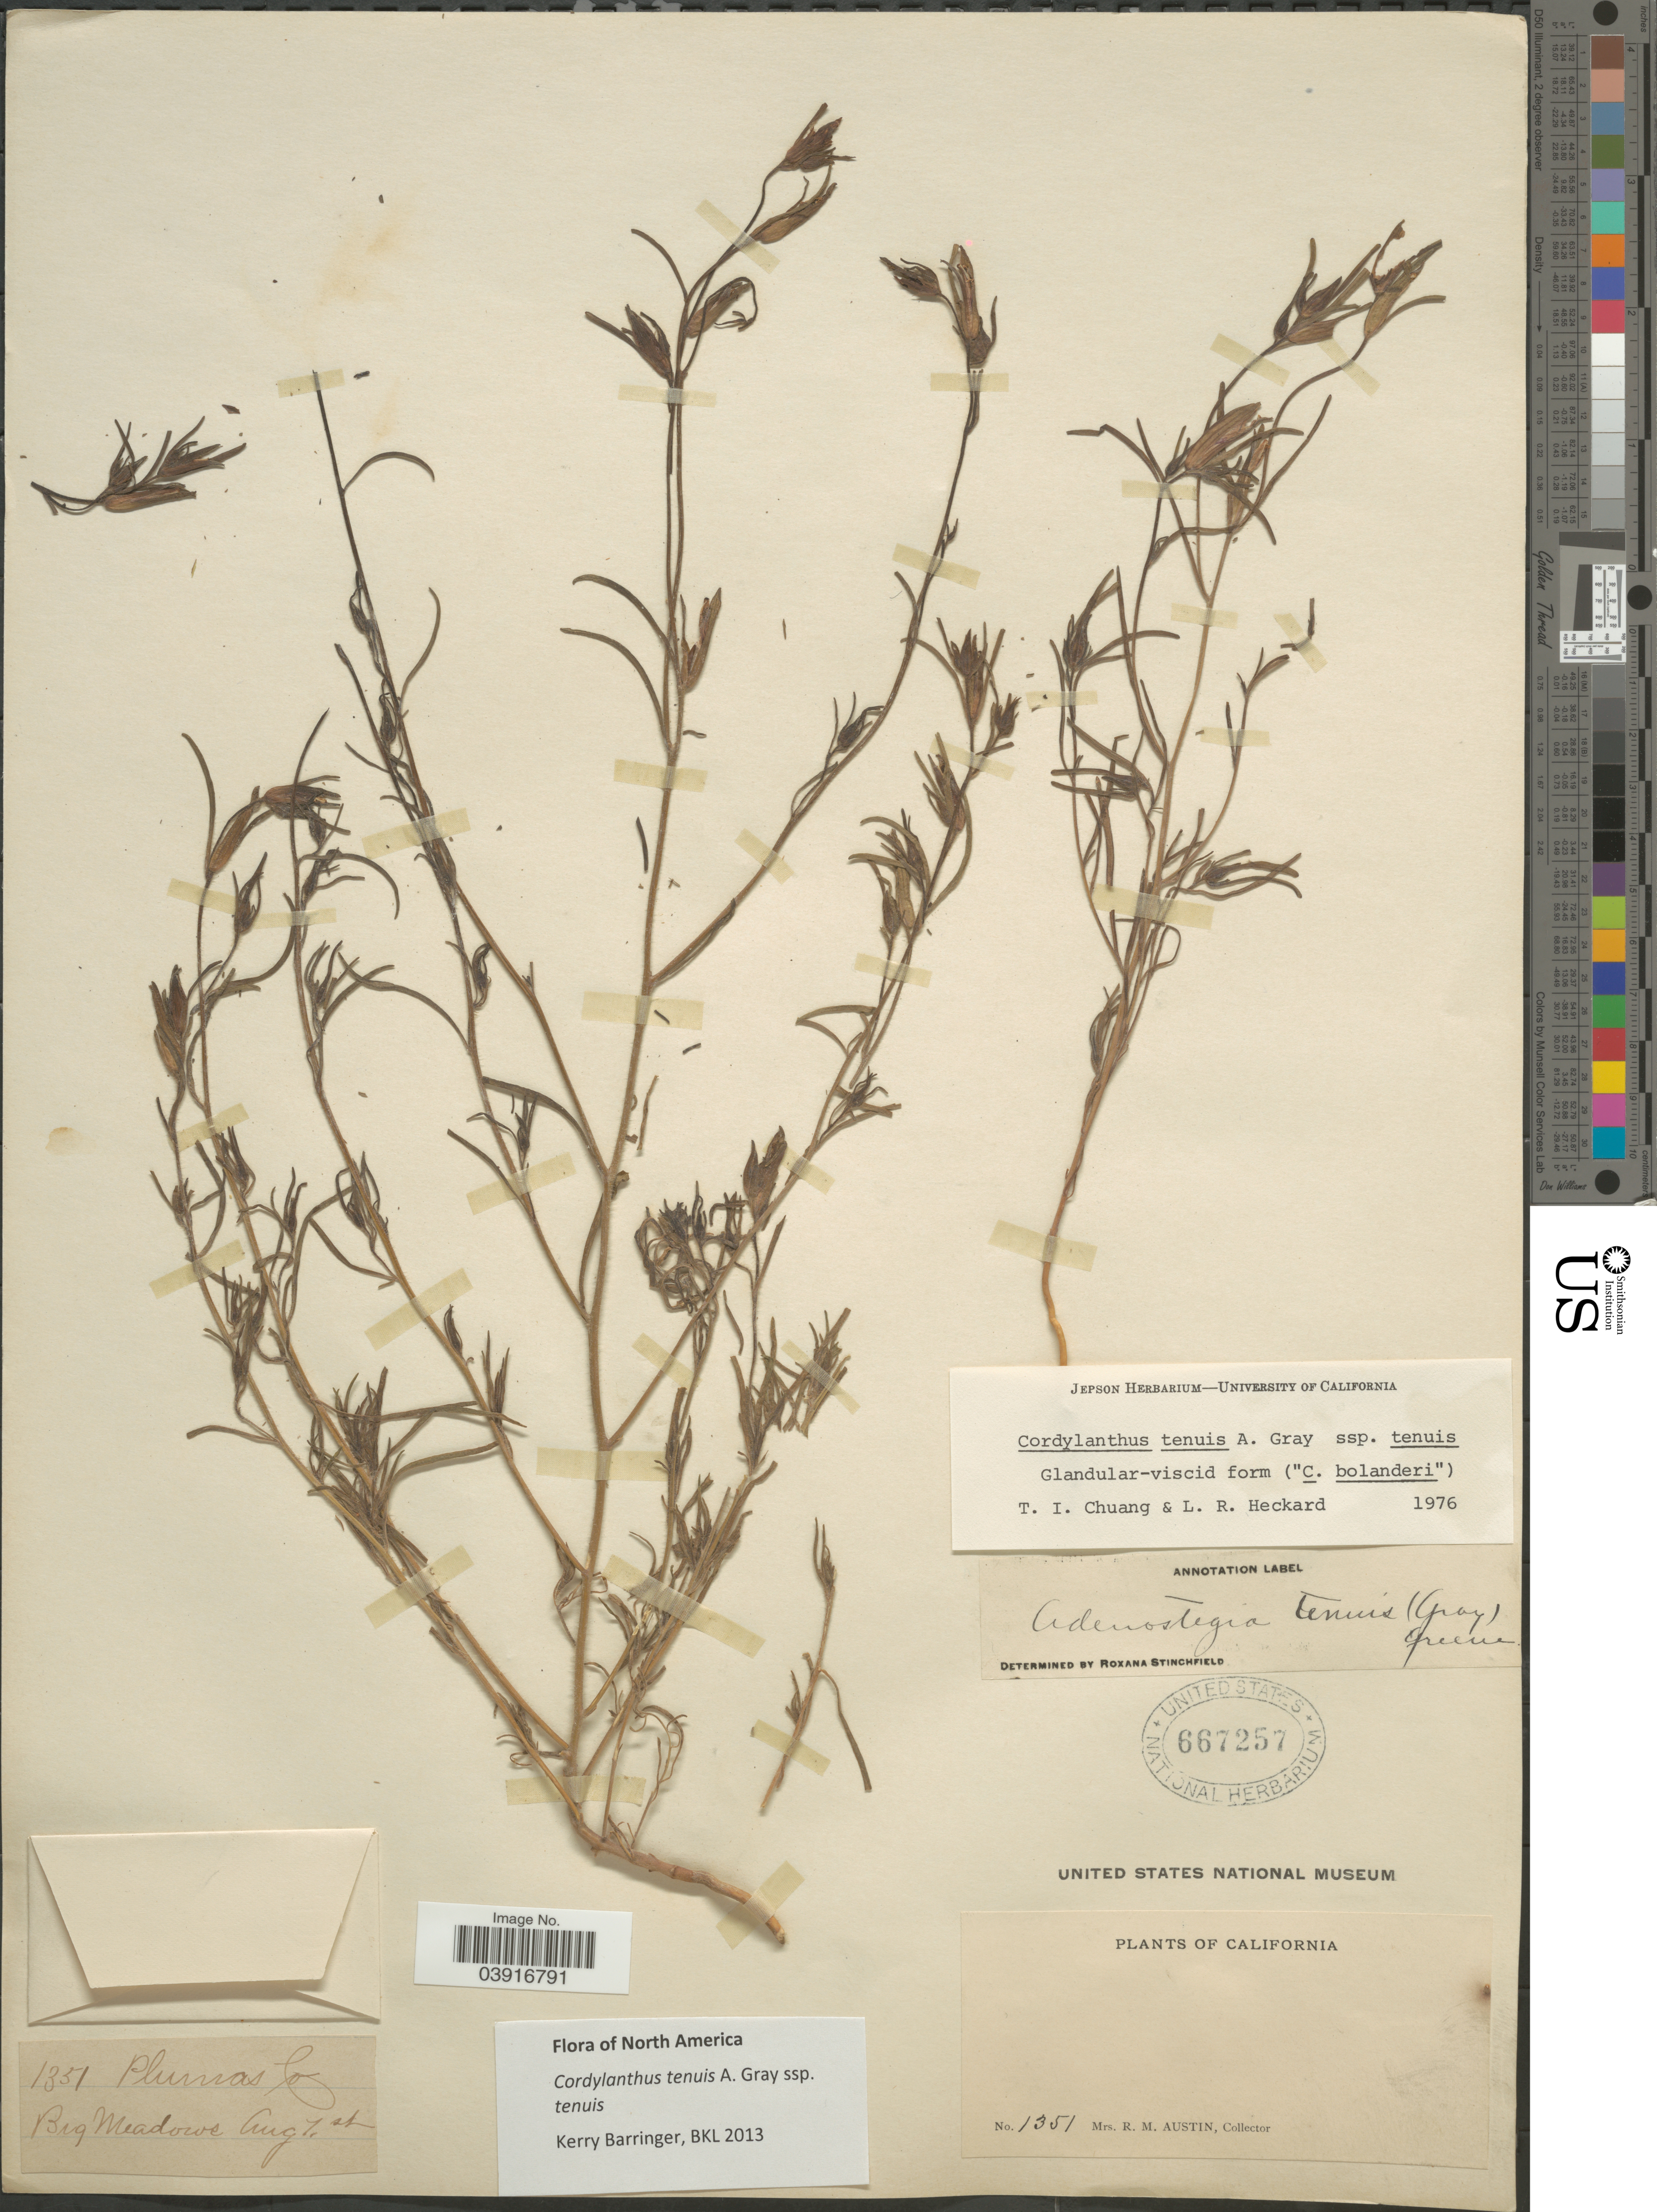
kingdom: Plantae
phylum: Tracheophyta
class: Magnoliopsida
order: Lamiales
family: Orobanchaceae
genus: Cordylanthus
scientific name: Cordylanthus tenuis subsp. tenuis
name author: A. Gray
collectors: R. Austin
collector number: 1351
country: United States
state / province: California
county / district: Plumas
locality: Plumas Co. Big Meadows.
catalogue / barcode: US 667257